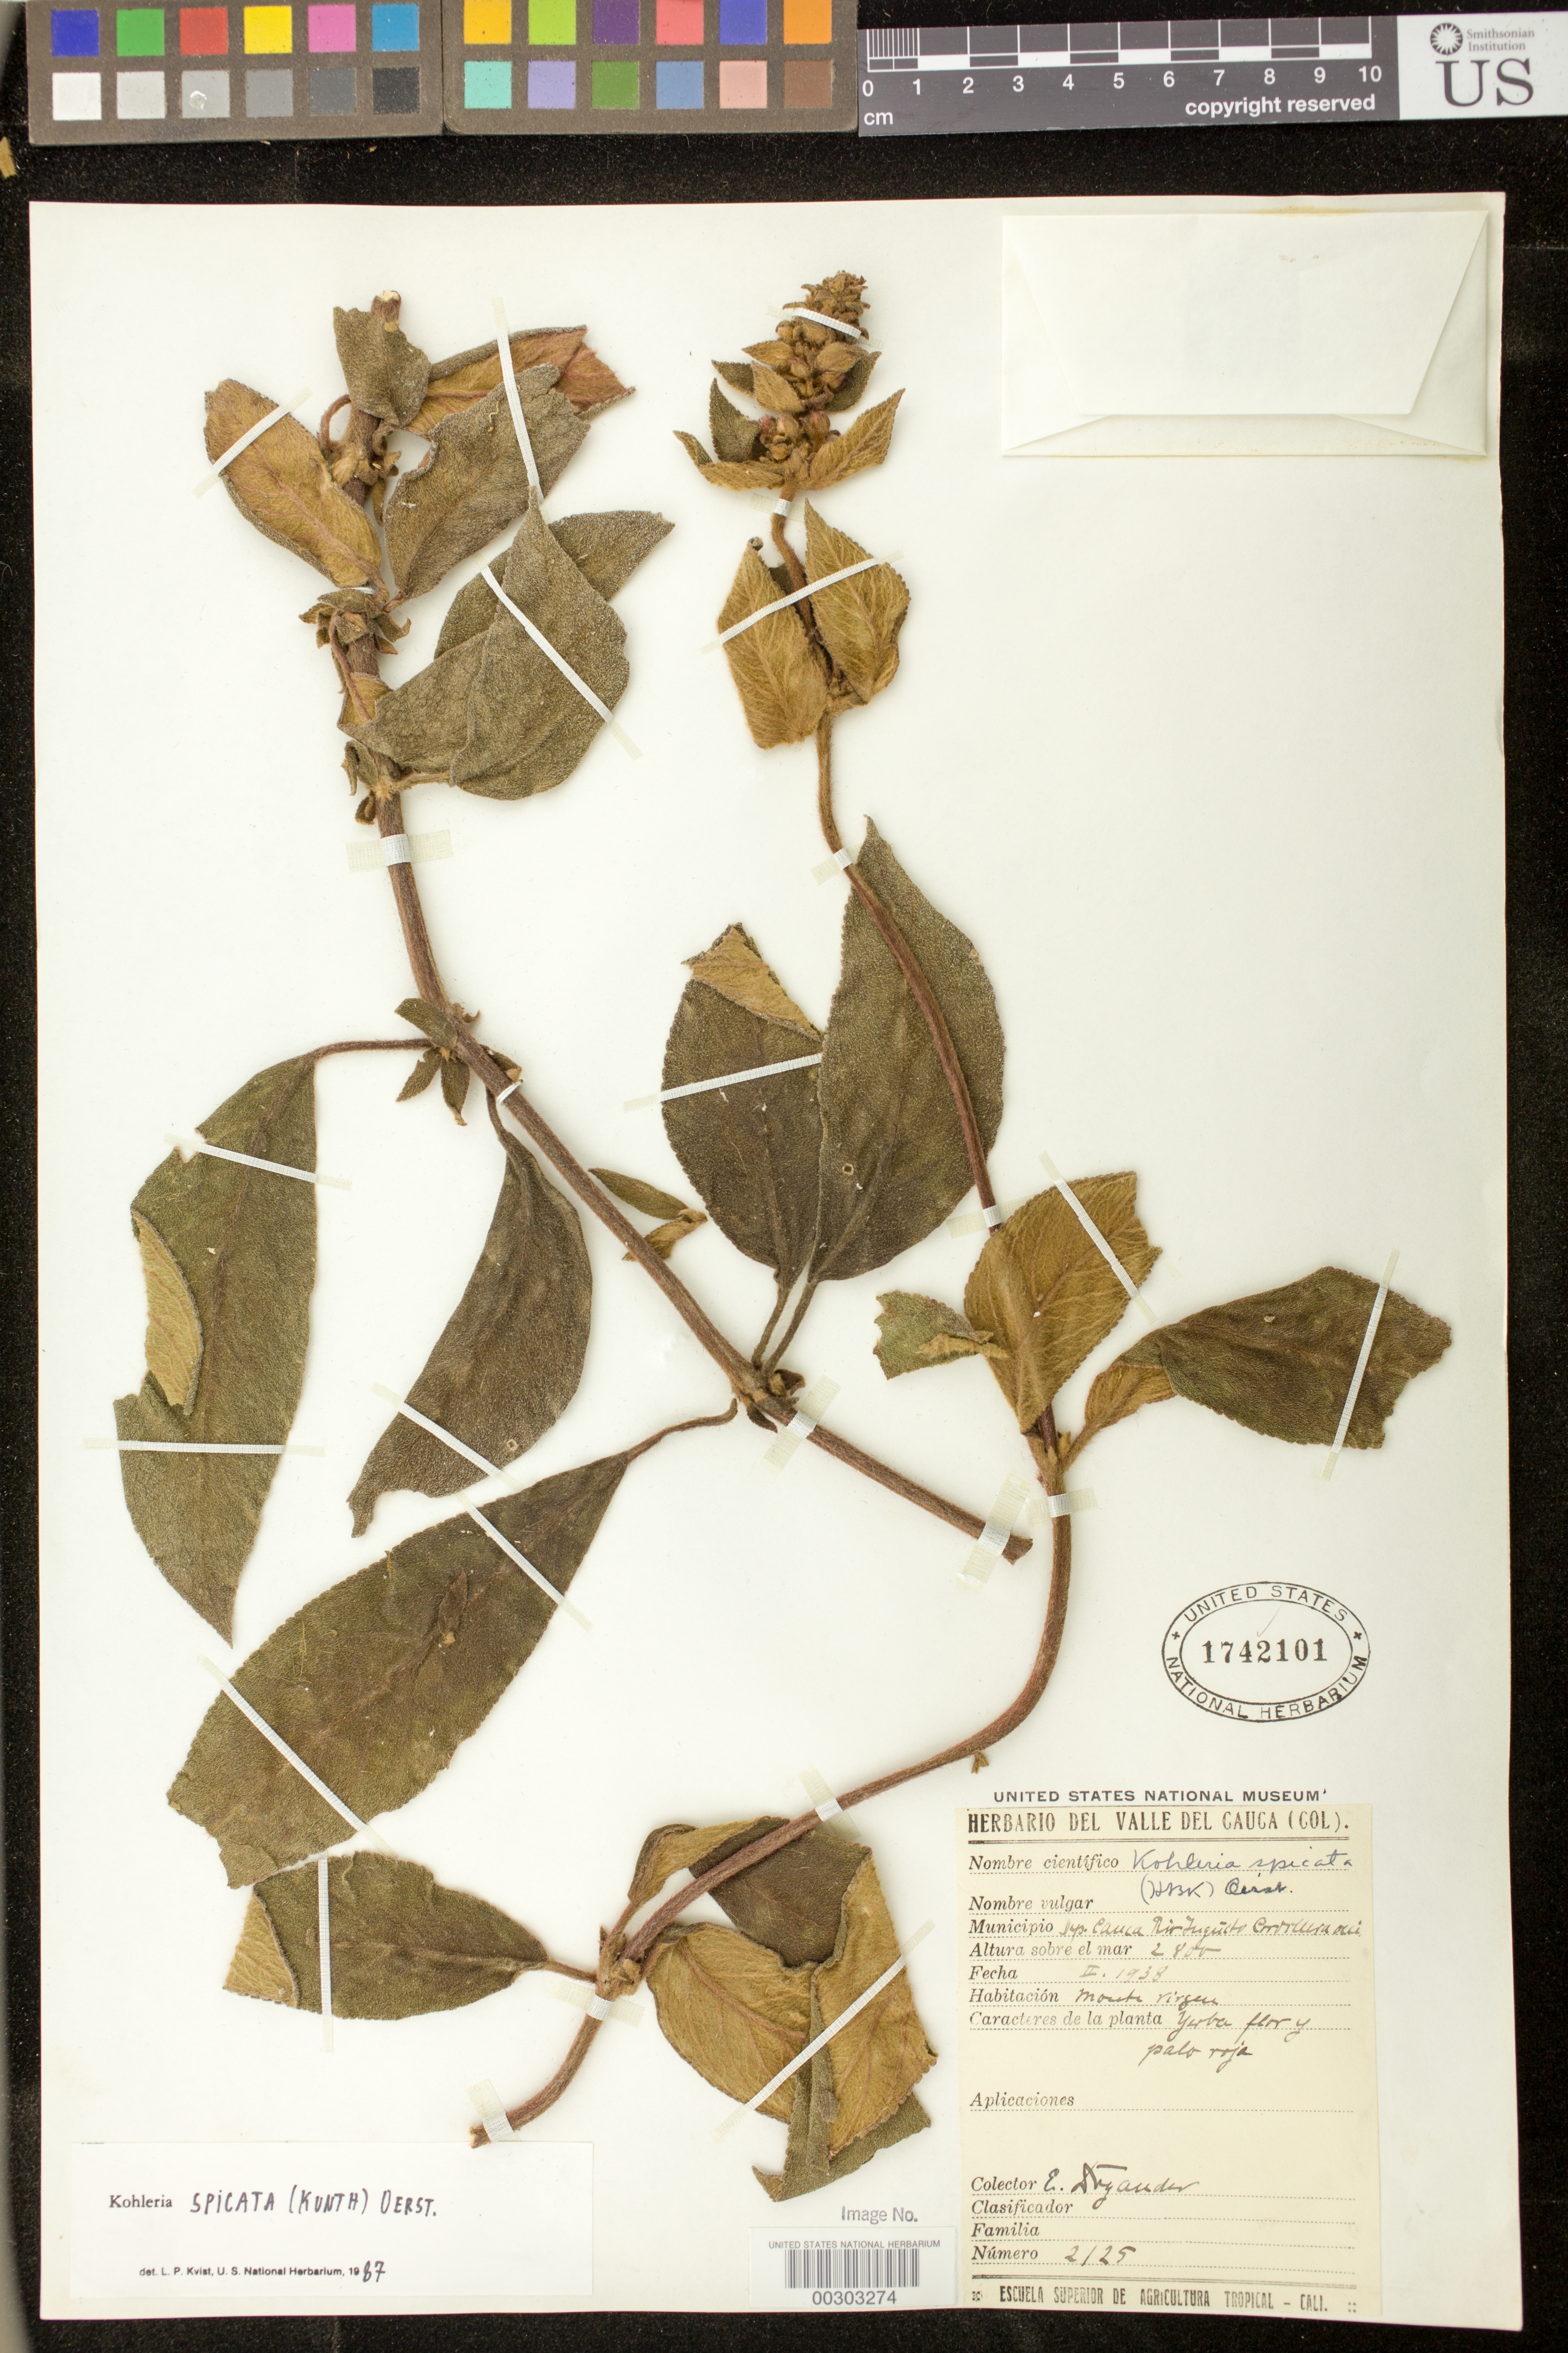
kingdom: Plantae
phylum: Tracheophyta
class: Magnoliopsida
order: Lamiales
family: Gesneriaceae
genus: Kohleria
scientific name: Kohleria spicata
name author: (Kunth) Oerst.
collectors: E. I. Dryander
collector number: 2125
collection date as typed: Feb 1938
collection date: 1938-02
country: Colombia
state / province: Cauca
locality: Rio Fugusto, Cordillera Occidental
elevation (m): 2800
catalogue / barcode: US 1742101